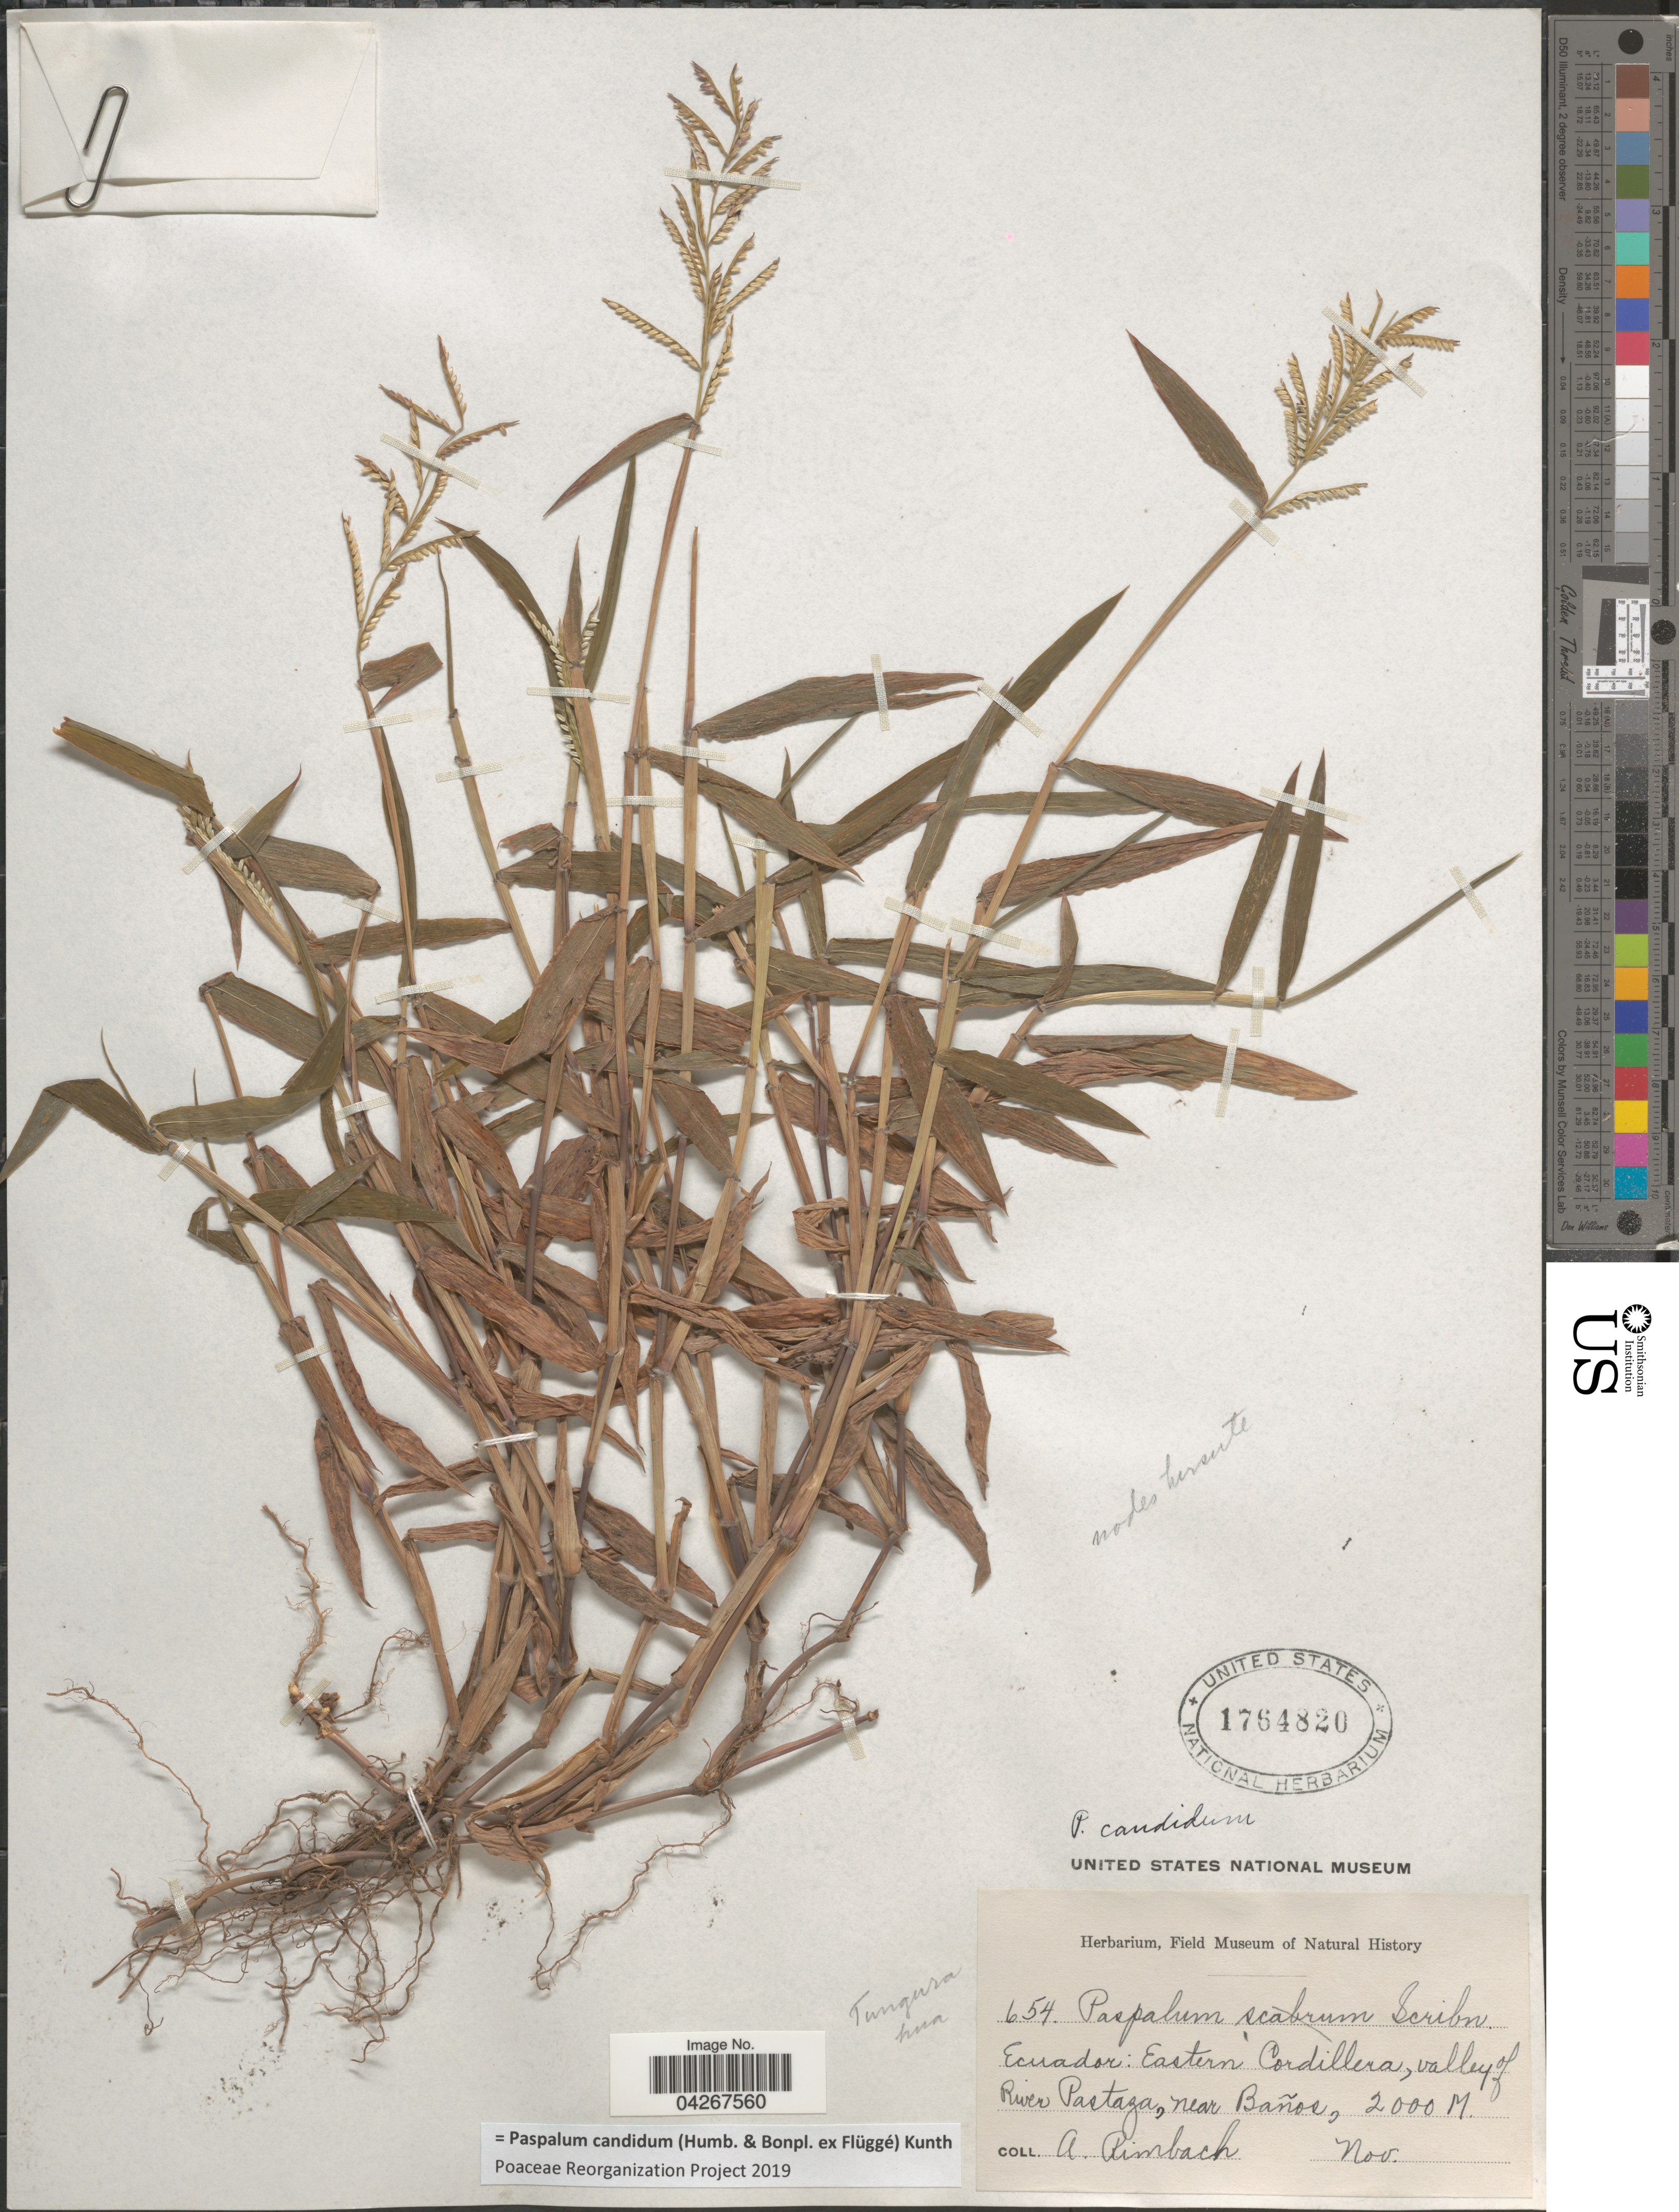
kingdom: Plantae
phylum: Tracheophyta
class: Liliopsida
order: Poales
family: Poaceae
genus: Paspalum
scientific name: Paspalum candidum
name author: (Humb. & Bonpl. ex Fleugge) Kunth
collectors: A. Rimbach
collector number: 654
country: Ecuador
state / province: Pastaza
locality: Eastern Cordillera, valley of River Pastaza, near Baños.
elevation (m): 2000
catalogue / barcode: US 1764820